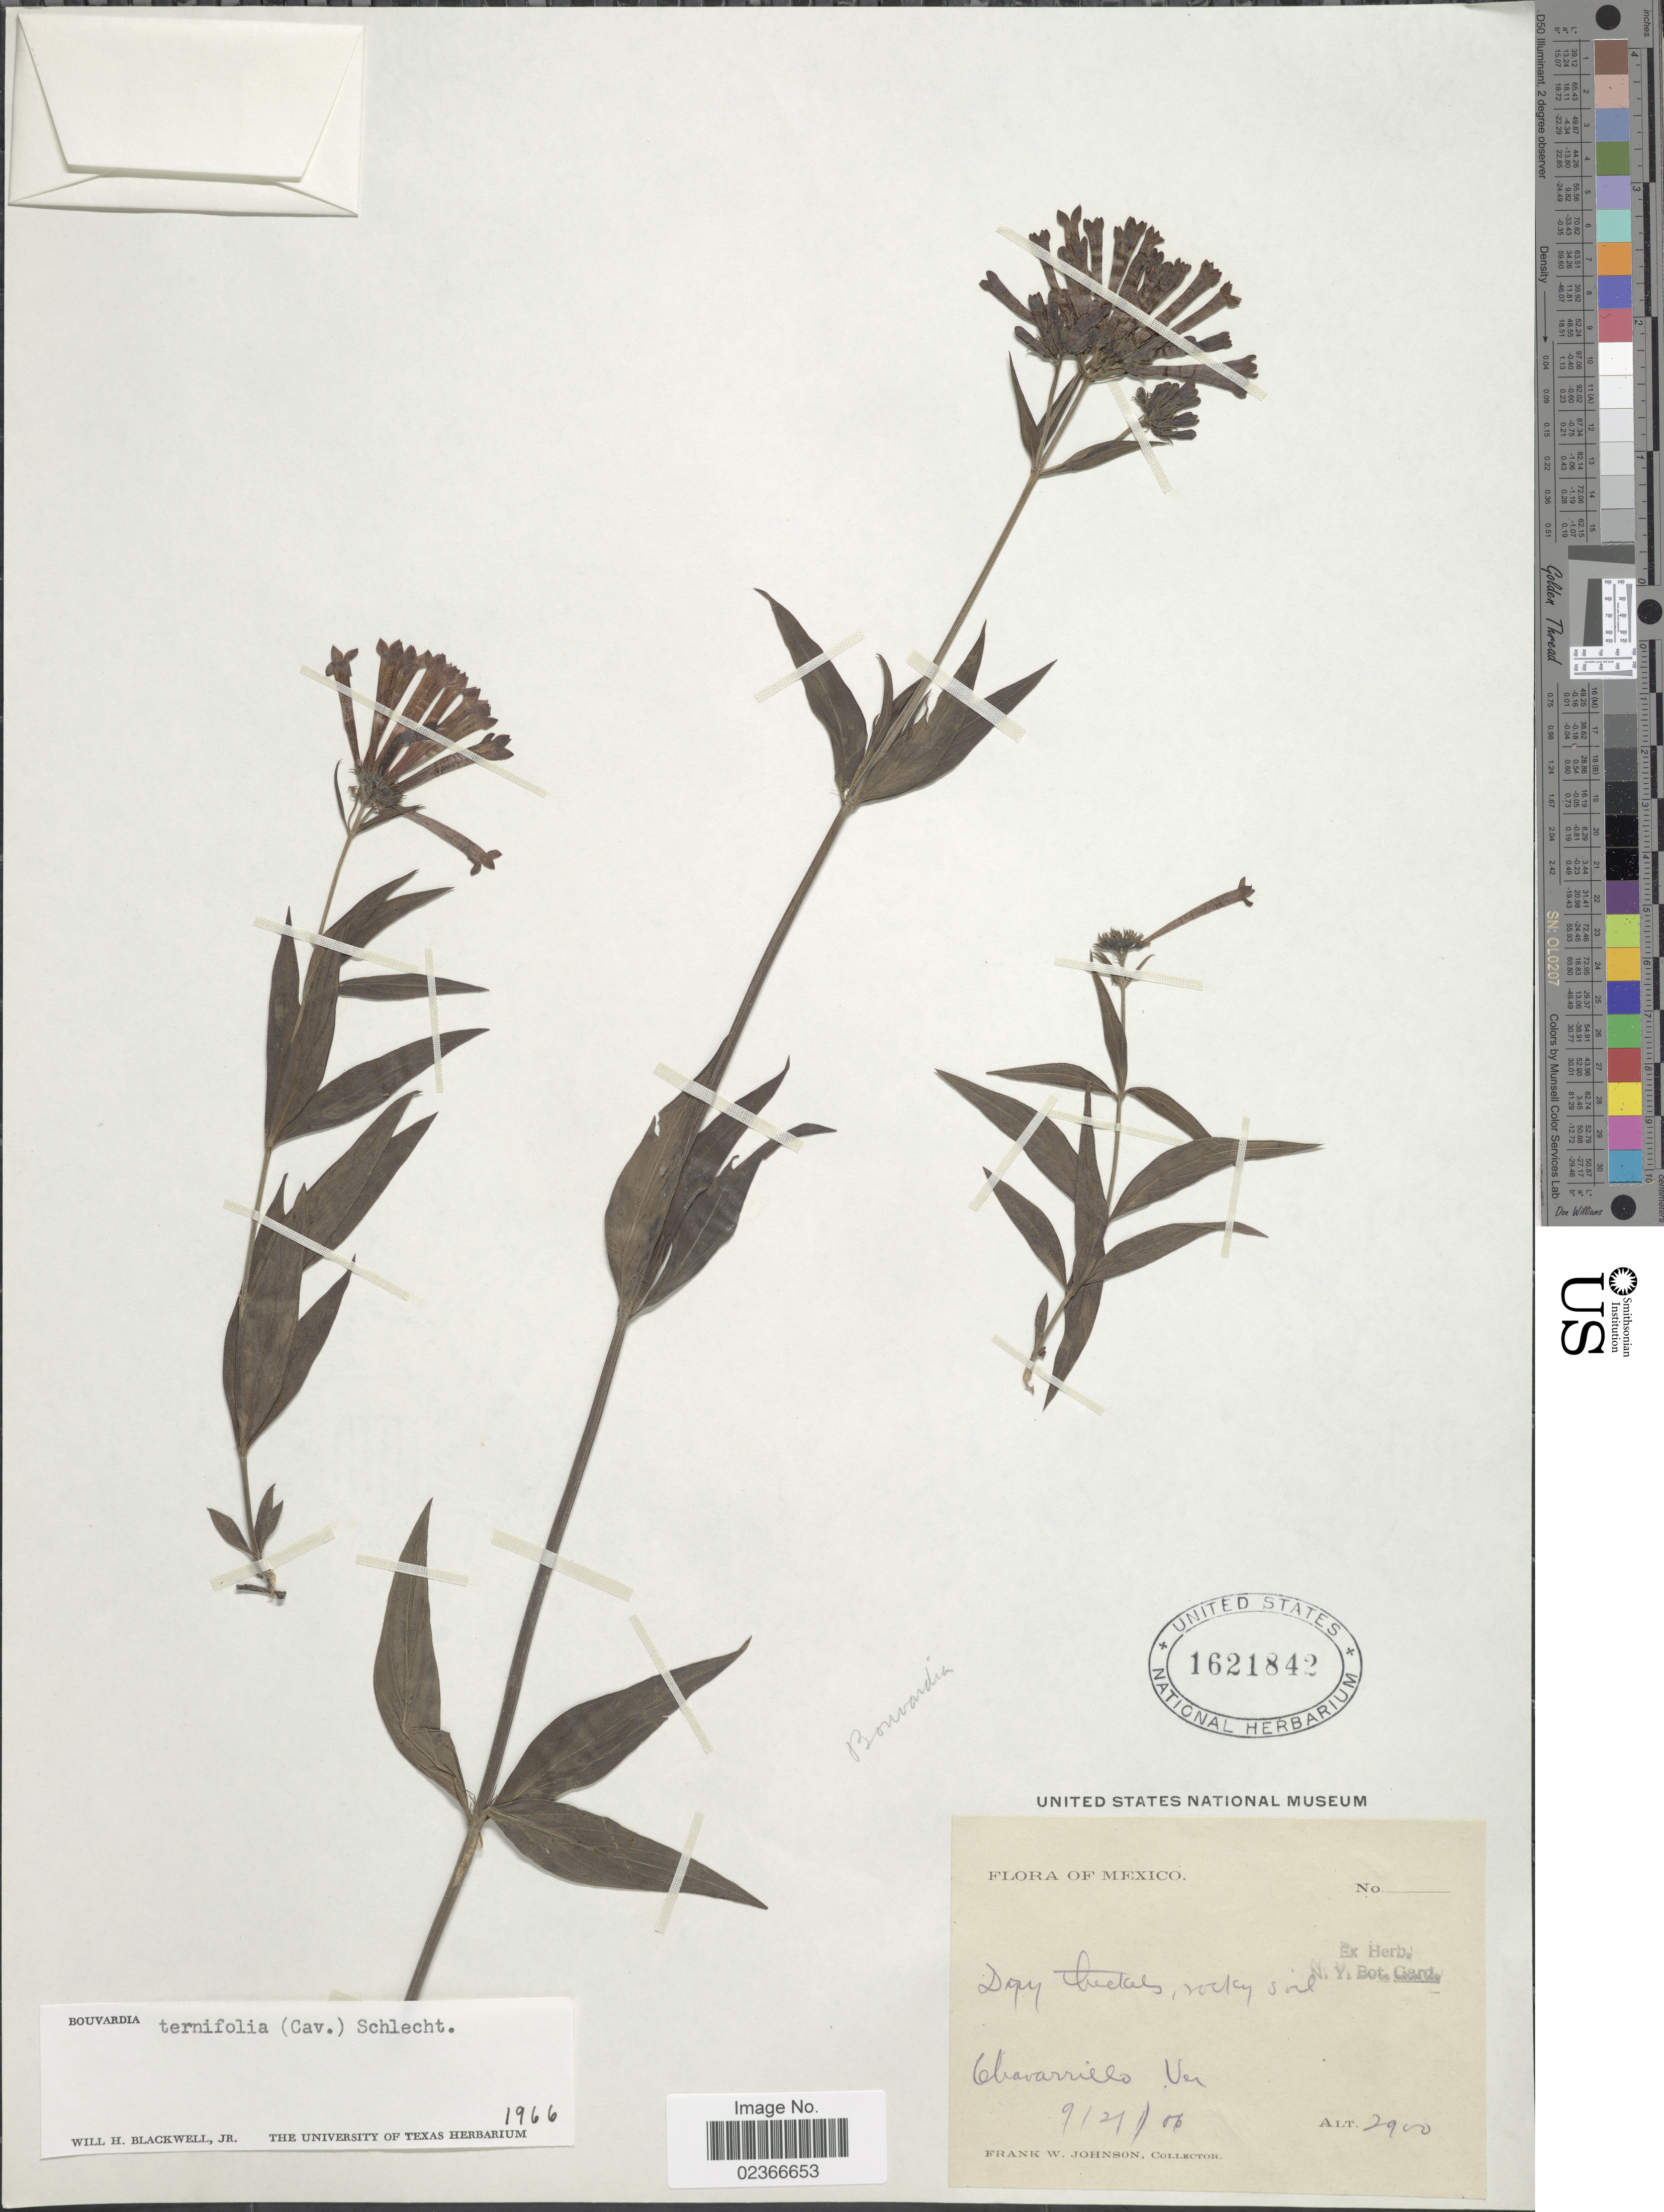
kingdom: Plantae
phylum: Tracheophyta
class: Magnoliopsida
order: Gentianales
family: Rubiaceae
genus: Bouvardia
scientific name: Bouvardia ternifolia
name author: (Cav.) Schltdl.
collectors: F. W. Johnson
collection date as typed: Transcribed d/m/y: 21/9/6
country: Mexico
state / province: Veracruz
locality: Chavarrillo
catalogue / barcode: US 1621842